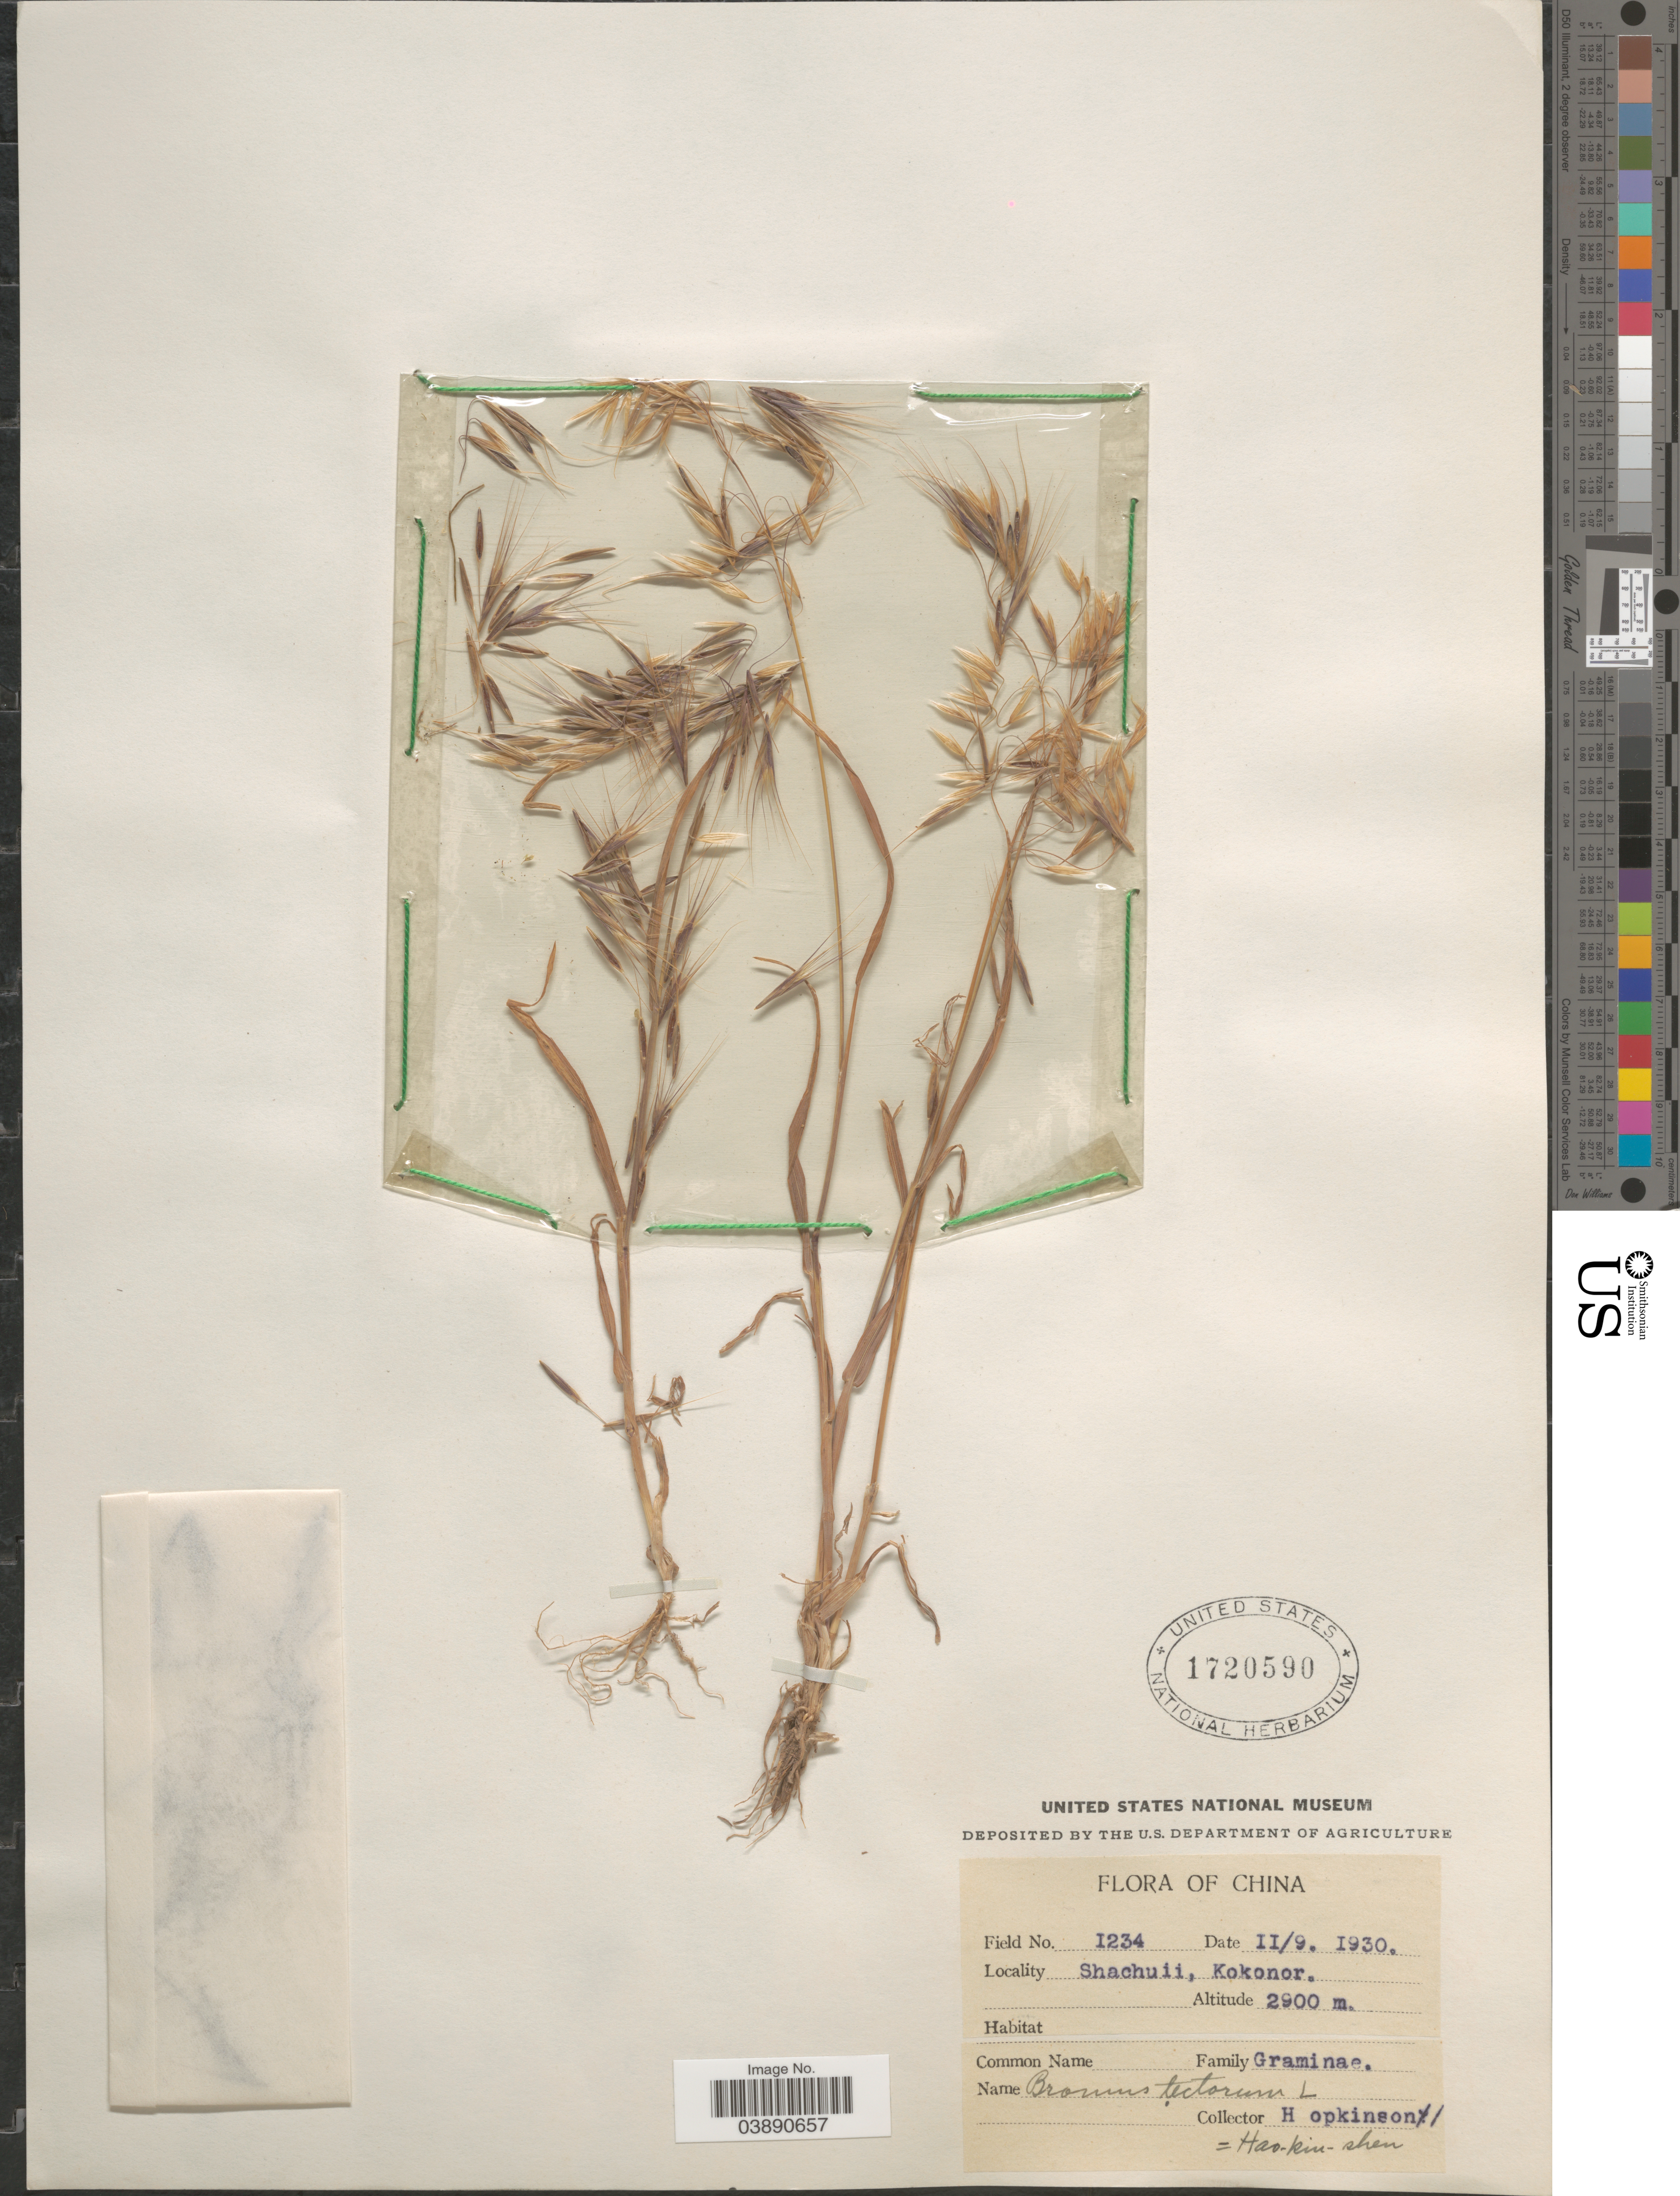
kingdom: Plantae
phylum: Tracheophyta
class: Liliopsida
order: Poales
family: Poaceae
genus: Bromus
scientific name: Bromus tectorum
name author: L.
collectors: -. Hopkinson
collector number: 1234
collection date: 1930-02-09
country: China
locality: Shachuii, Kokonor.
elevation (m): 2900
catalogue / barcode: US 1720590